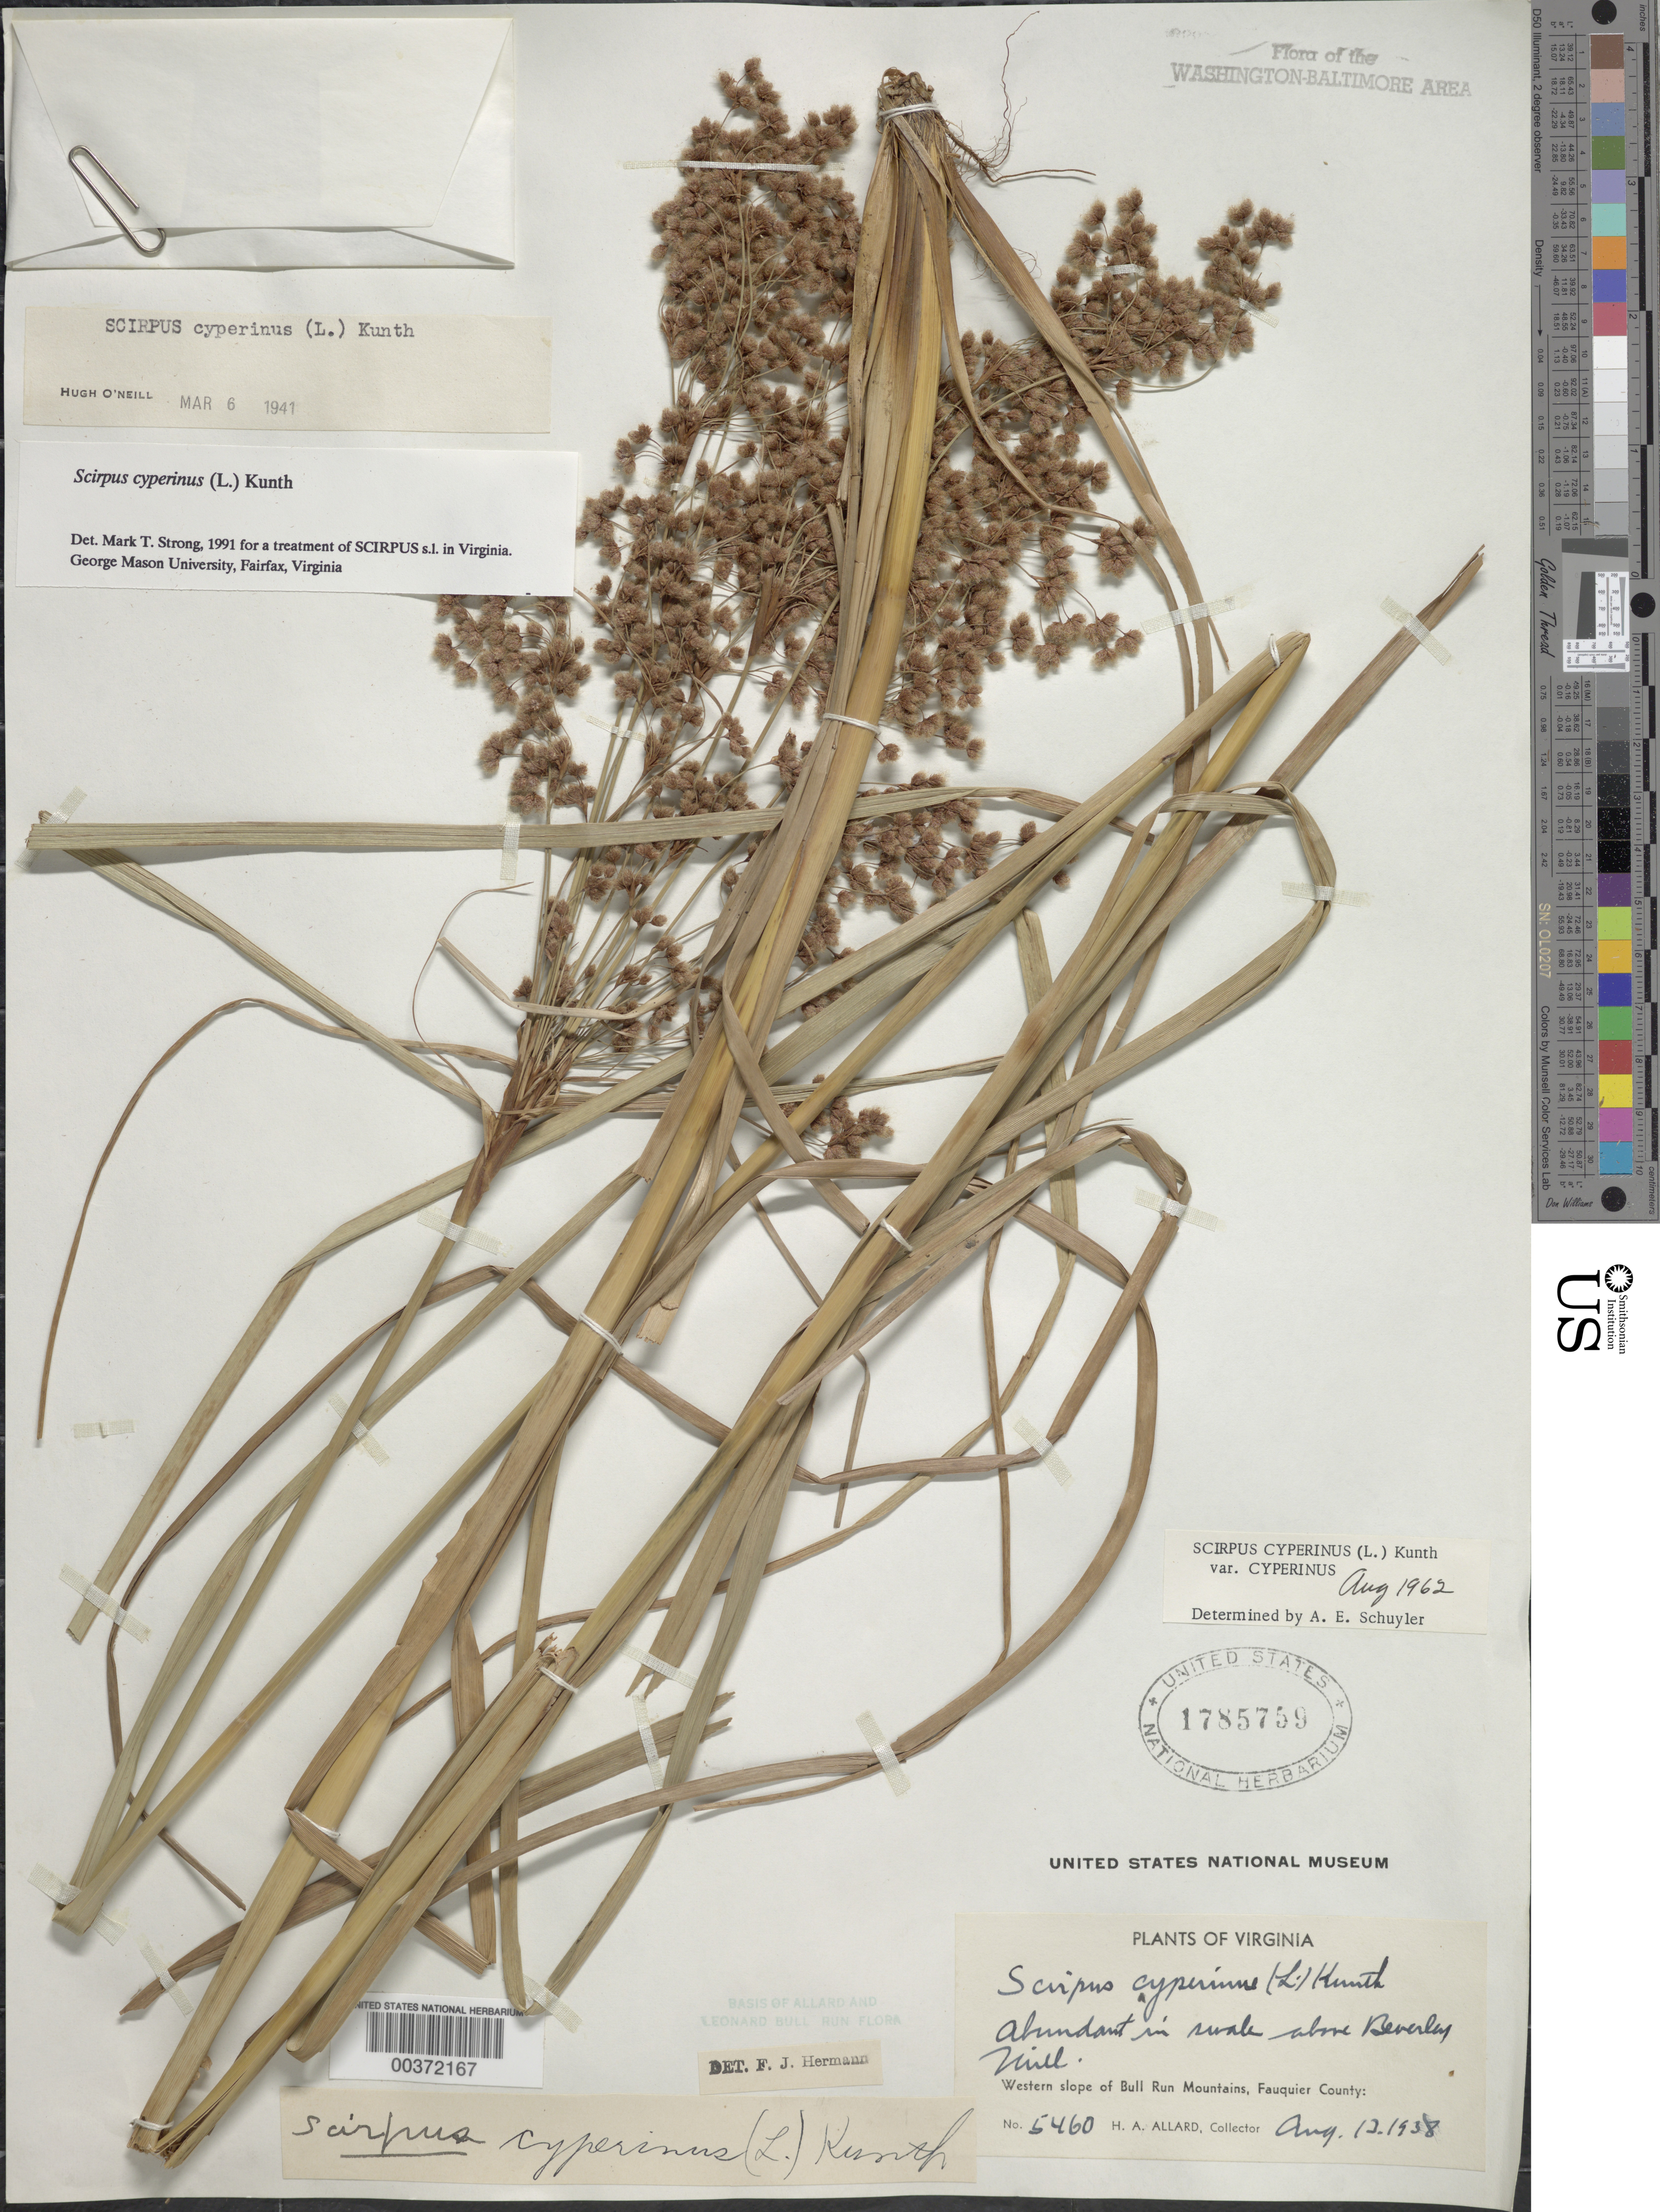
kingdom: Plantae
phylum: Tracheophyta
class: Liliopsida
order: Poales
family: Cyperaceae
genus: Scirpus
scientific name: Scirpus cyperinus (L.) Kunth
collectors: H. A. Allard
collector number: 5460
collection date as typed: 13 Aug 1938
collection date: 1938-08-13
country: United States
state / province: Virginia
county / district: Fauquier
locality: Above Beverley Mill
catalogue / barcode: US 1785759